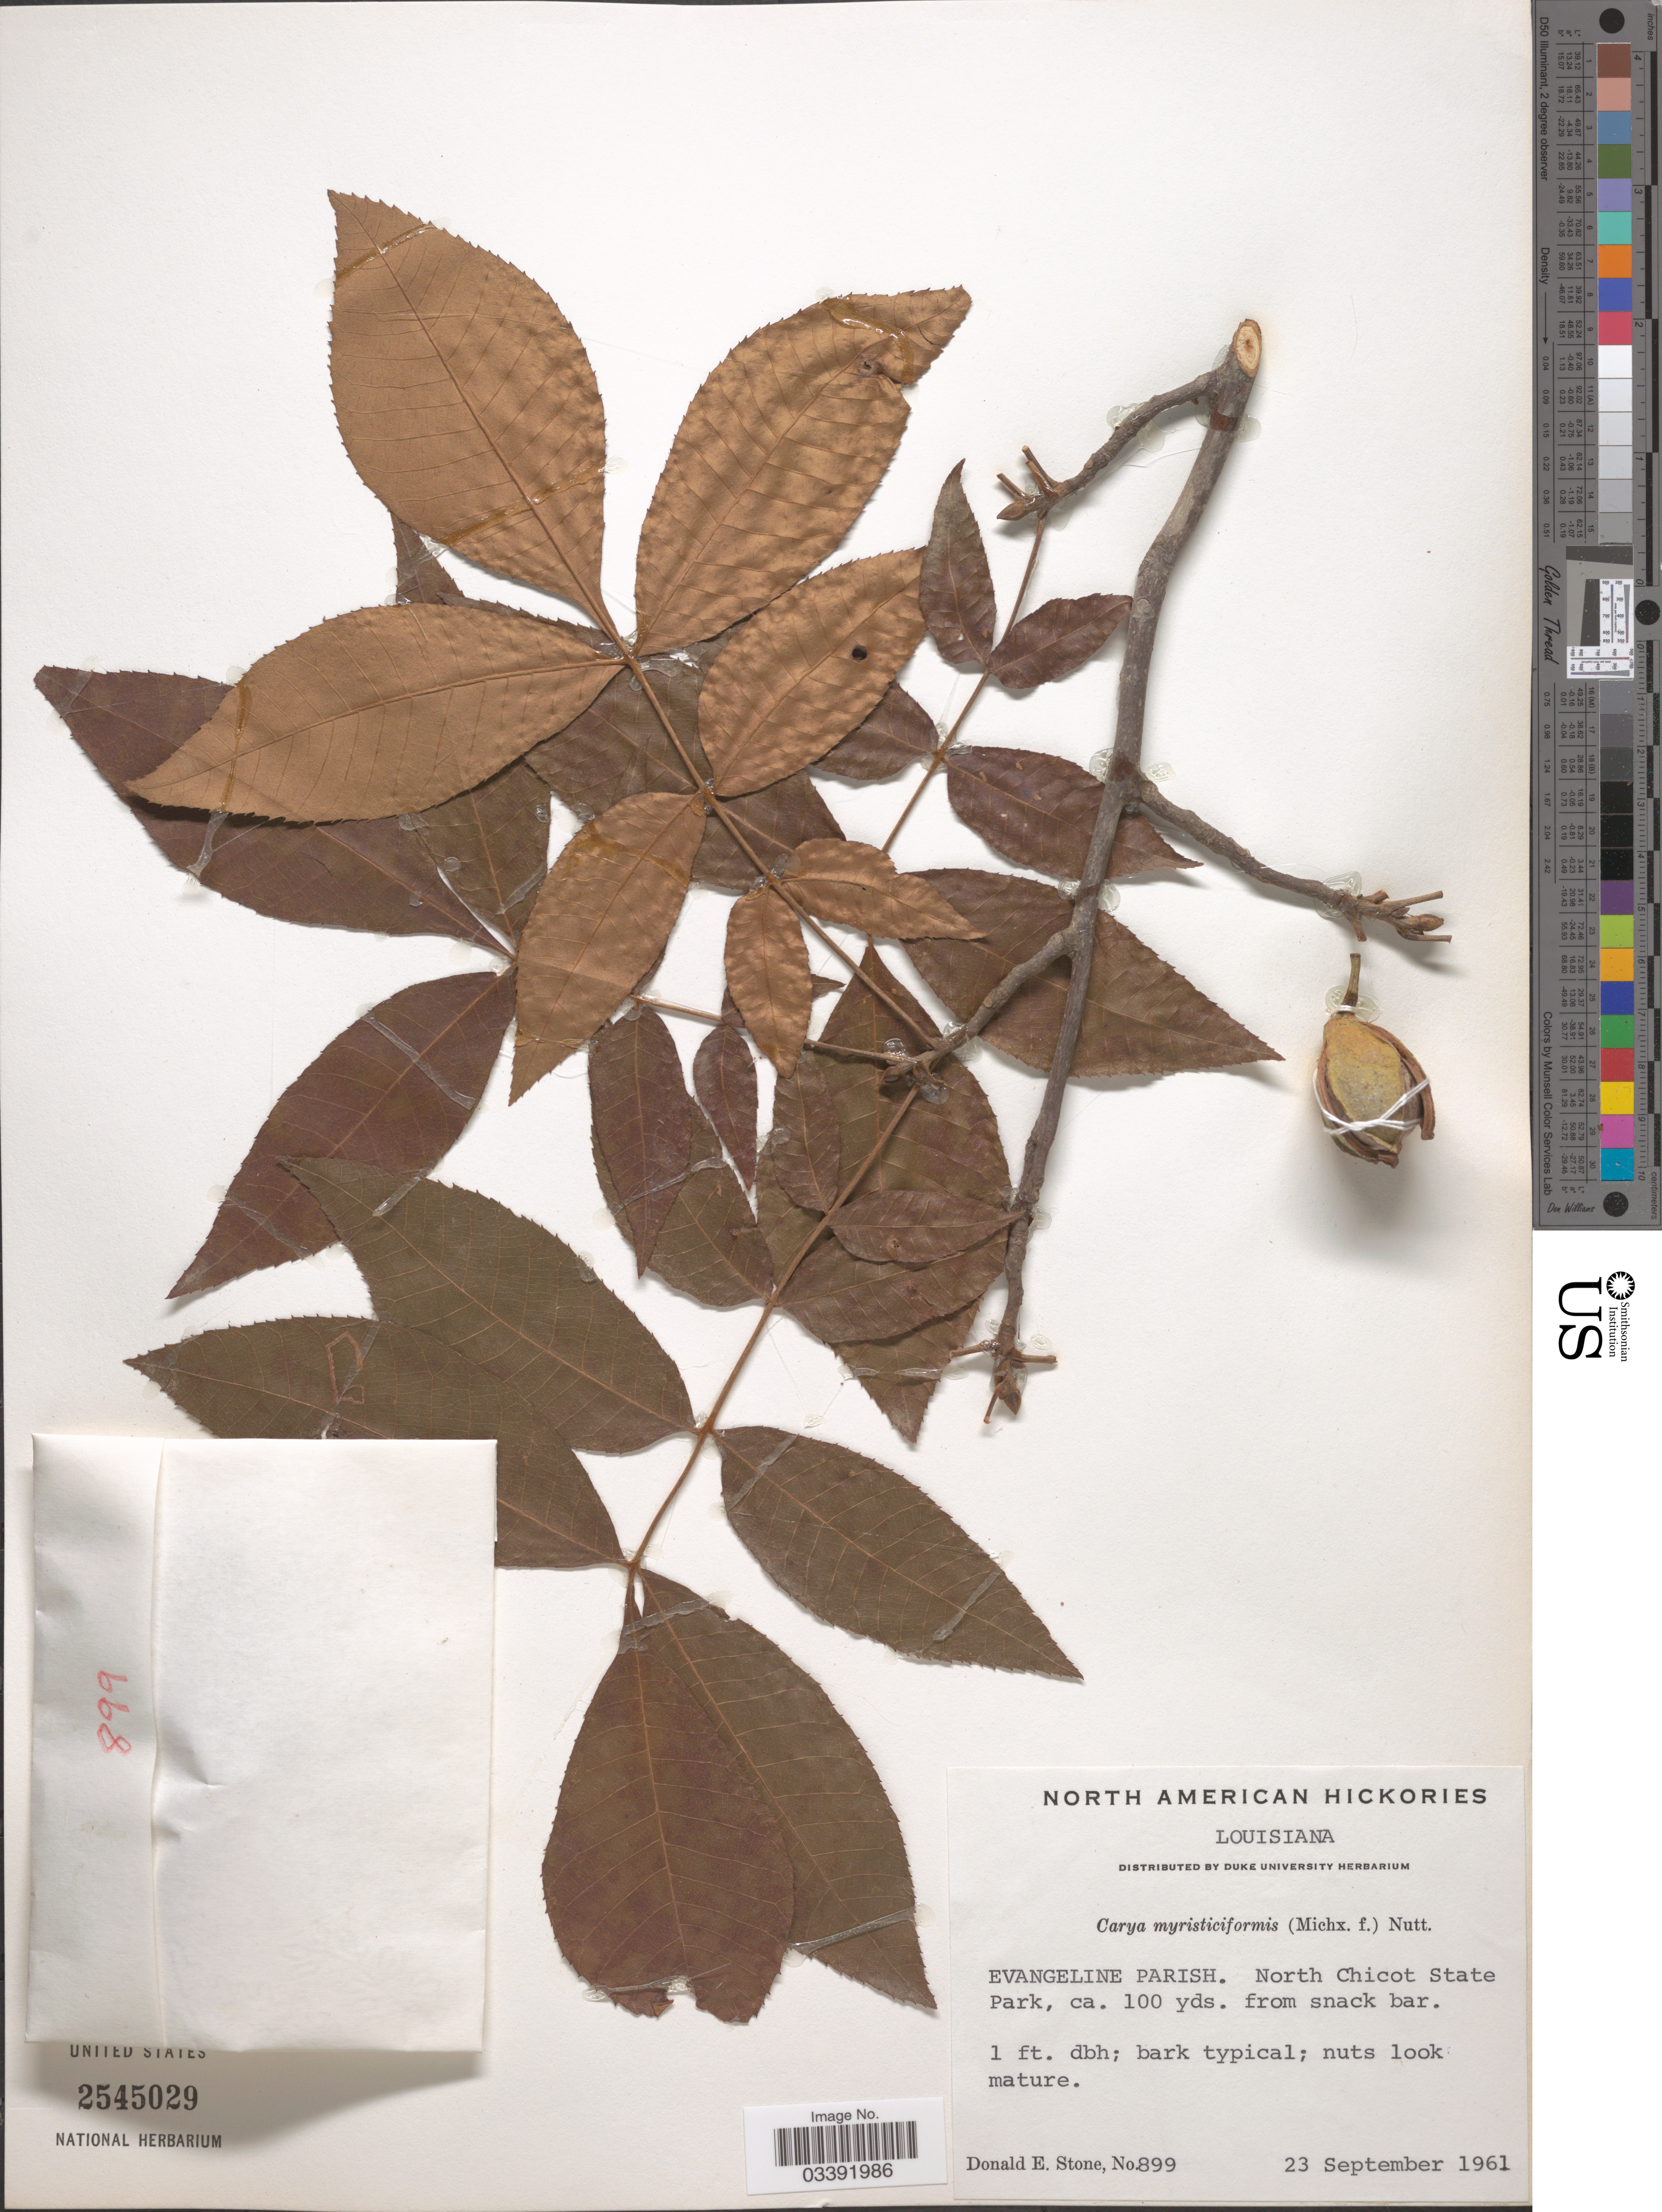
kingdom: Plantae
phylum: Tracheophyta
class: Magnoliopsida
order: Fagales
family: Juglandaceae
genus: Carya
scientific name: Carya myristiciformis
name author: (F. Michx.) Nutt.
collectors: D. Stone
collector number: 899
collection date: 1961-09-23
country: United States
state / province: Louisiana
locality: Evangeline Parish. North Chicot State Park, ca. 100 yds. from snack bar.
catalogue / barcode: US 2545029